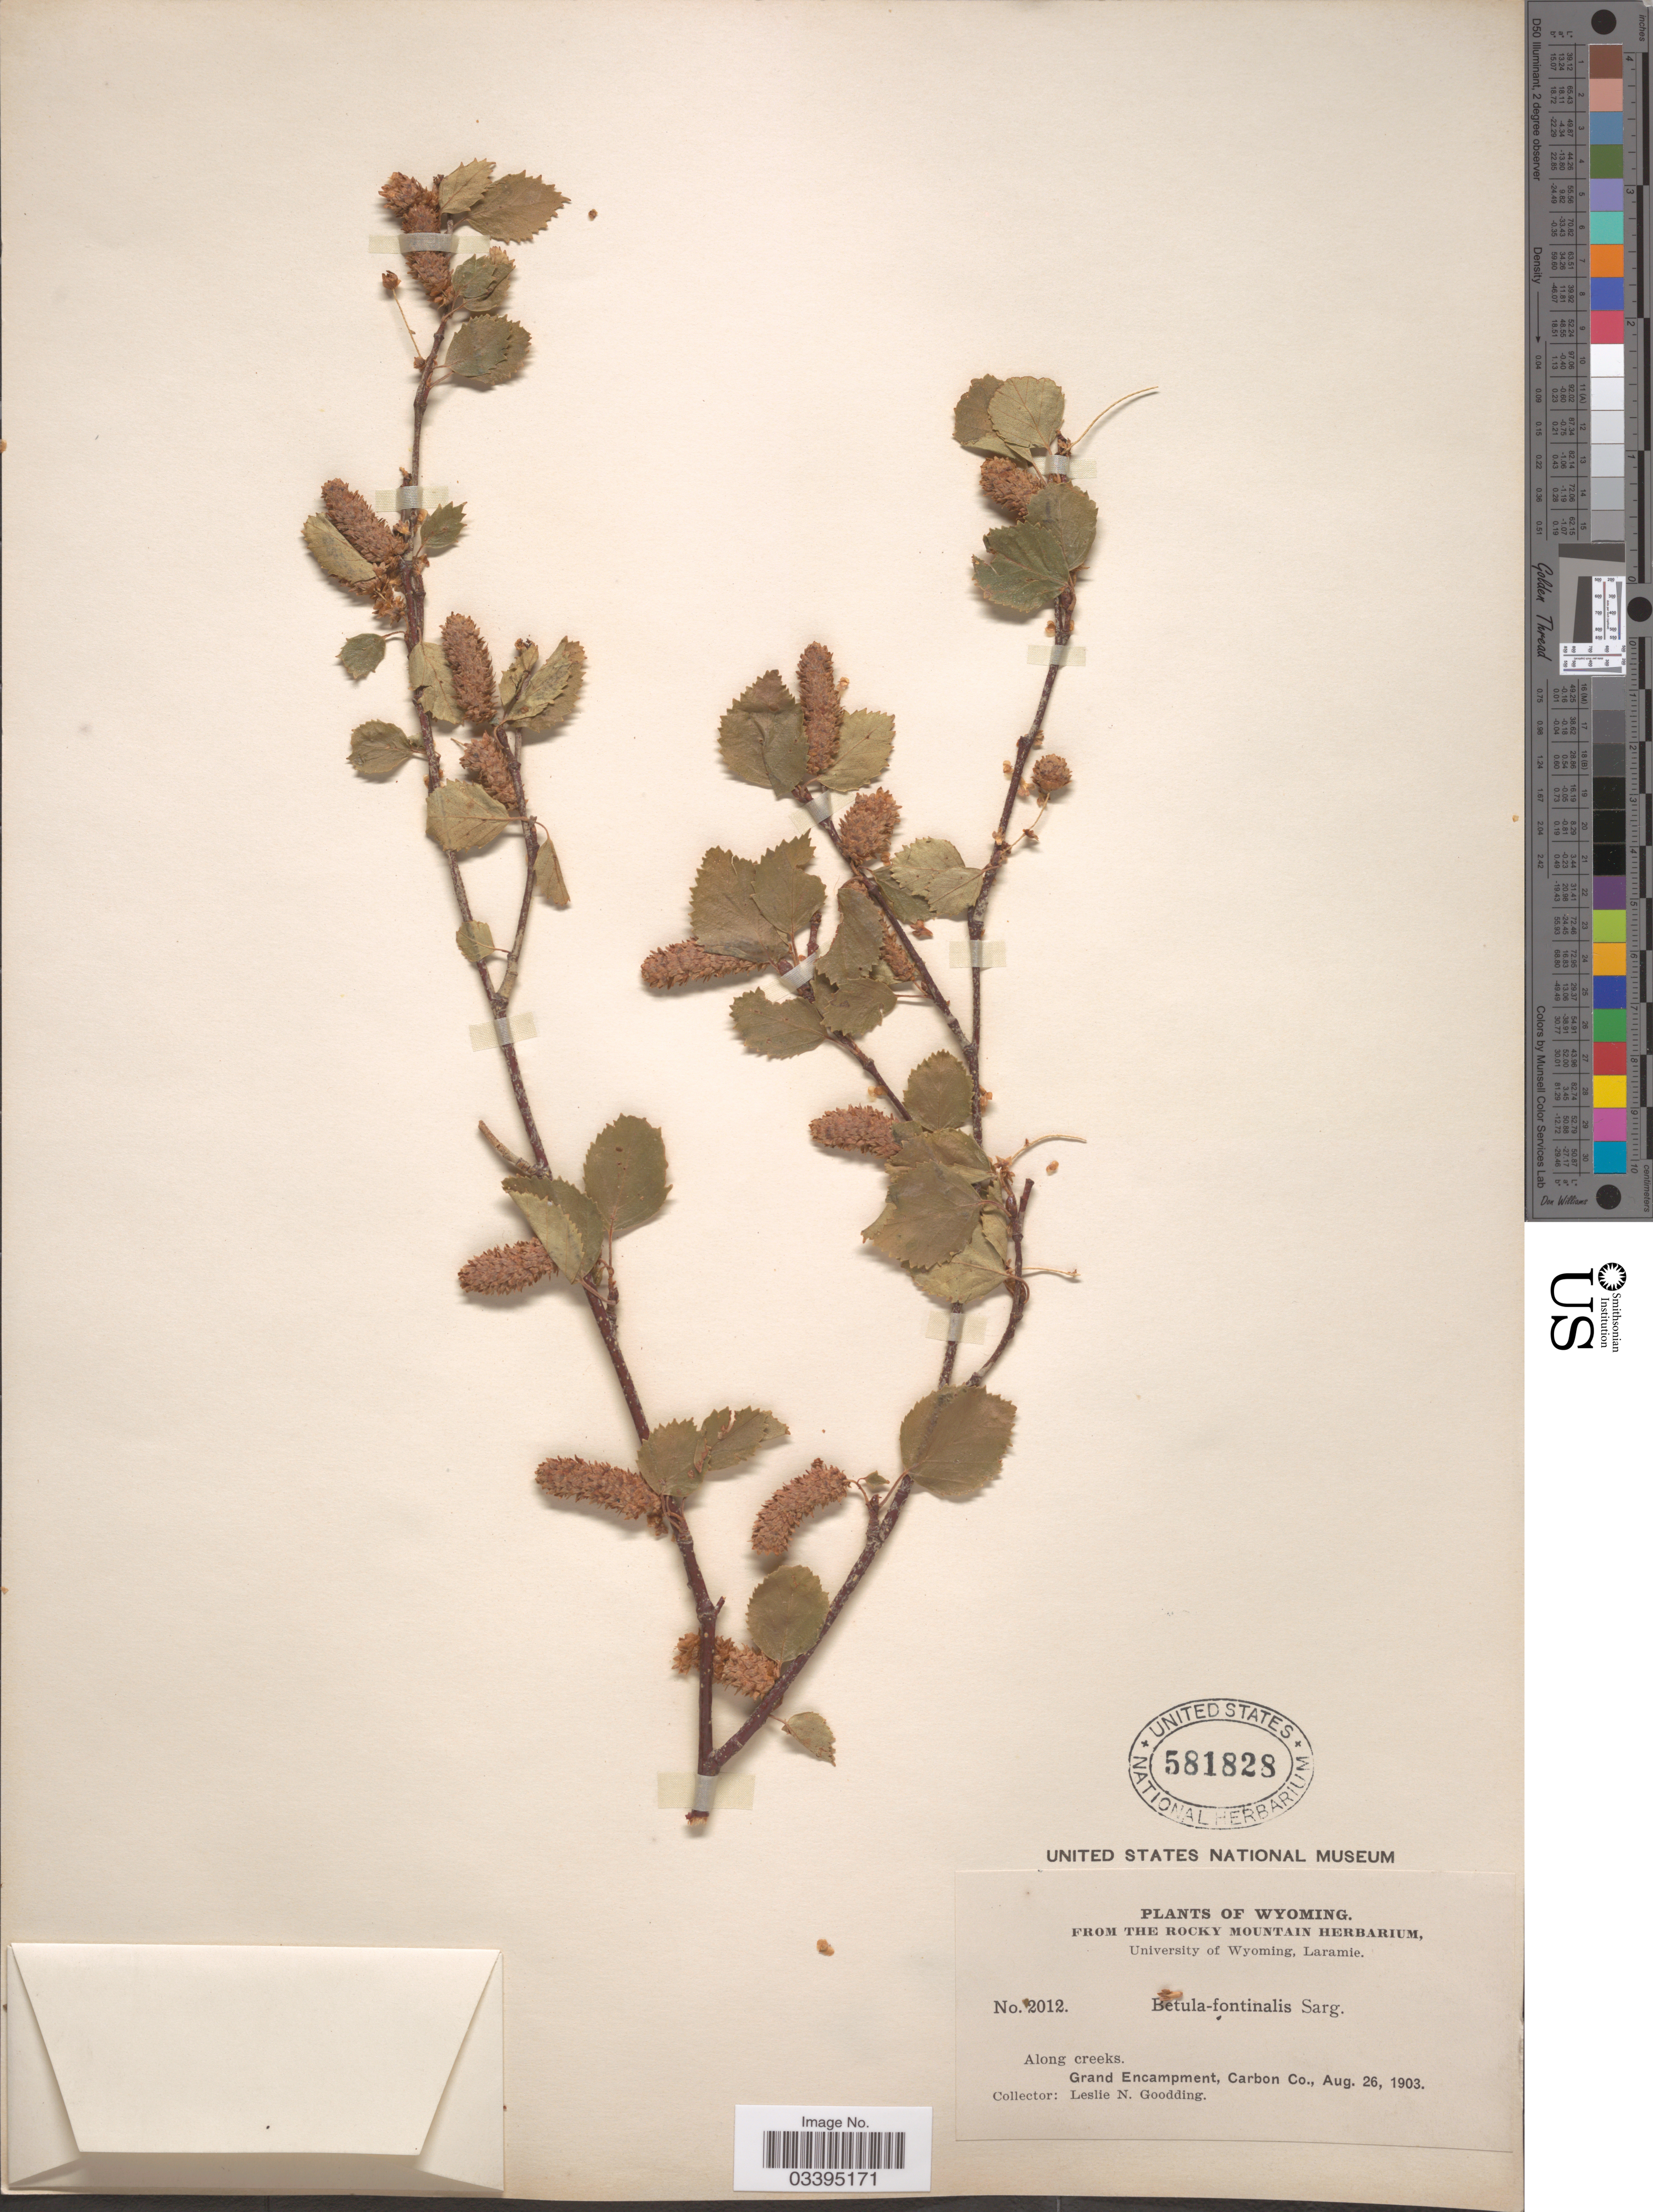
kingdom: Plantae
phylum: Tracheophyta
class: Magnoliopsida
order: Fagales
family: Betulaceae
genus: Betula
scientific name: Betula fontinalis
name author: Sarg.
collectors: L. N. Goodding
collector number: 2012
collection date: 1903-08-26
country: United States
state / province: Wyoming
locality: Grand Encampment, Carbon Co.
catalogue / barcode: US 581828